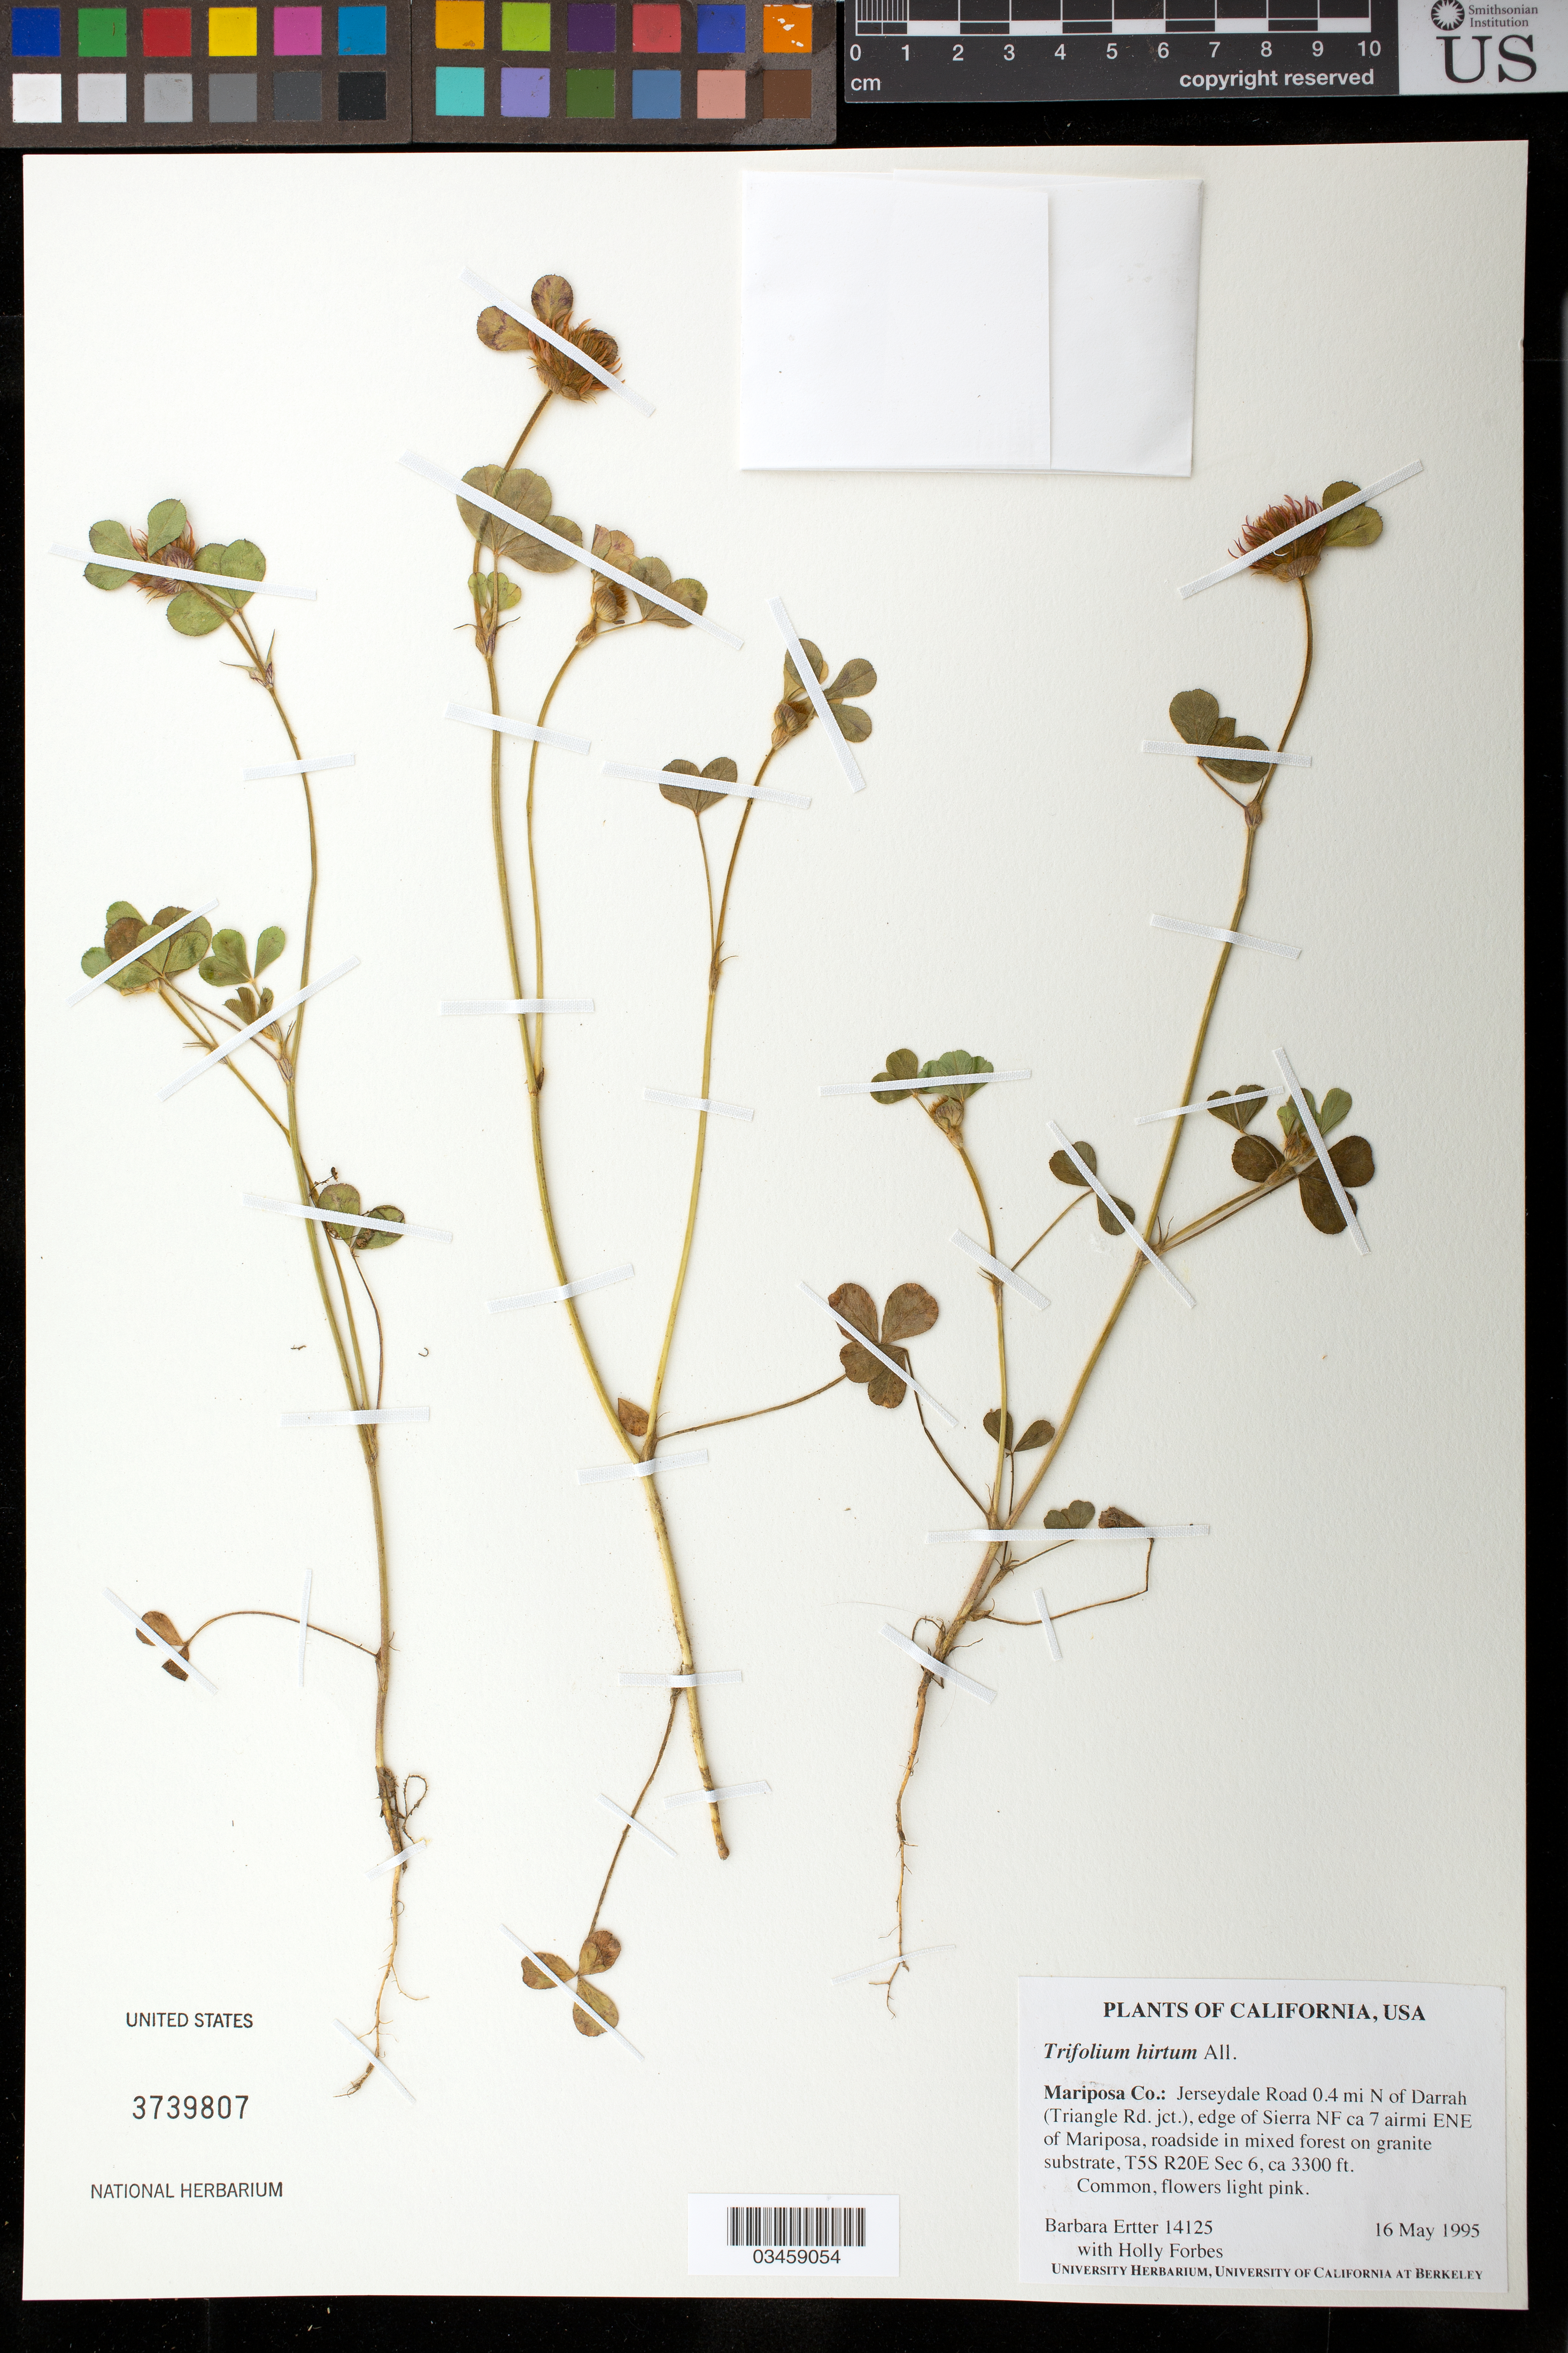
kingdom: Plantae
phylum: Tracheophyta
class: Magnoliopsida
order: Fabales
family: Fabaceae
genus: Trifolium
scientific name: Trifolium hirtum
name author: All.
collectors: B. Ertter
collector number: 14125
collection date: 1995-05-16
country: United States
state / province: California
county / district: Mariposa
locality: Jerseydale Road 0.4 mi. N of Darrah (Triangle Rd jct), edge of Sierra NF, 7 air mi. ENE of Mariposa. T5S R20E, Sec 6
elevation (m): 1006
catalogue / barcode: US 3739807